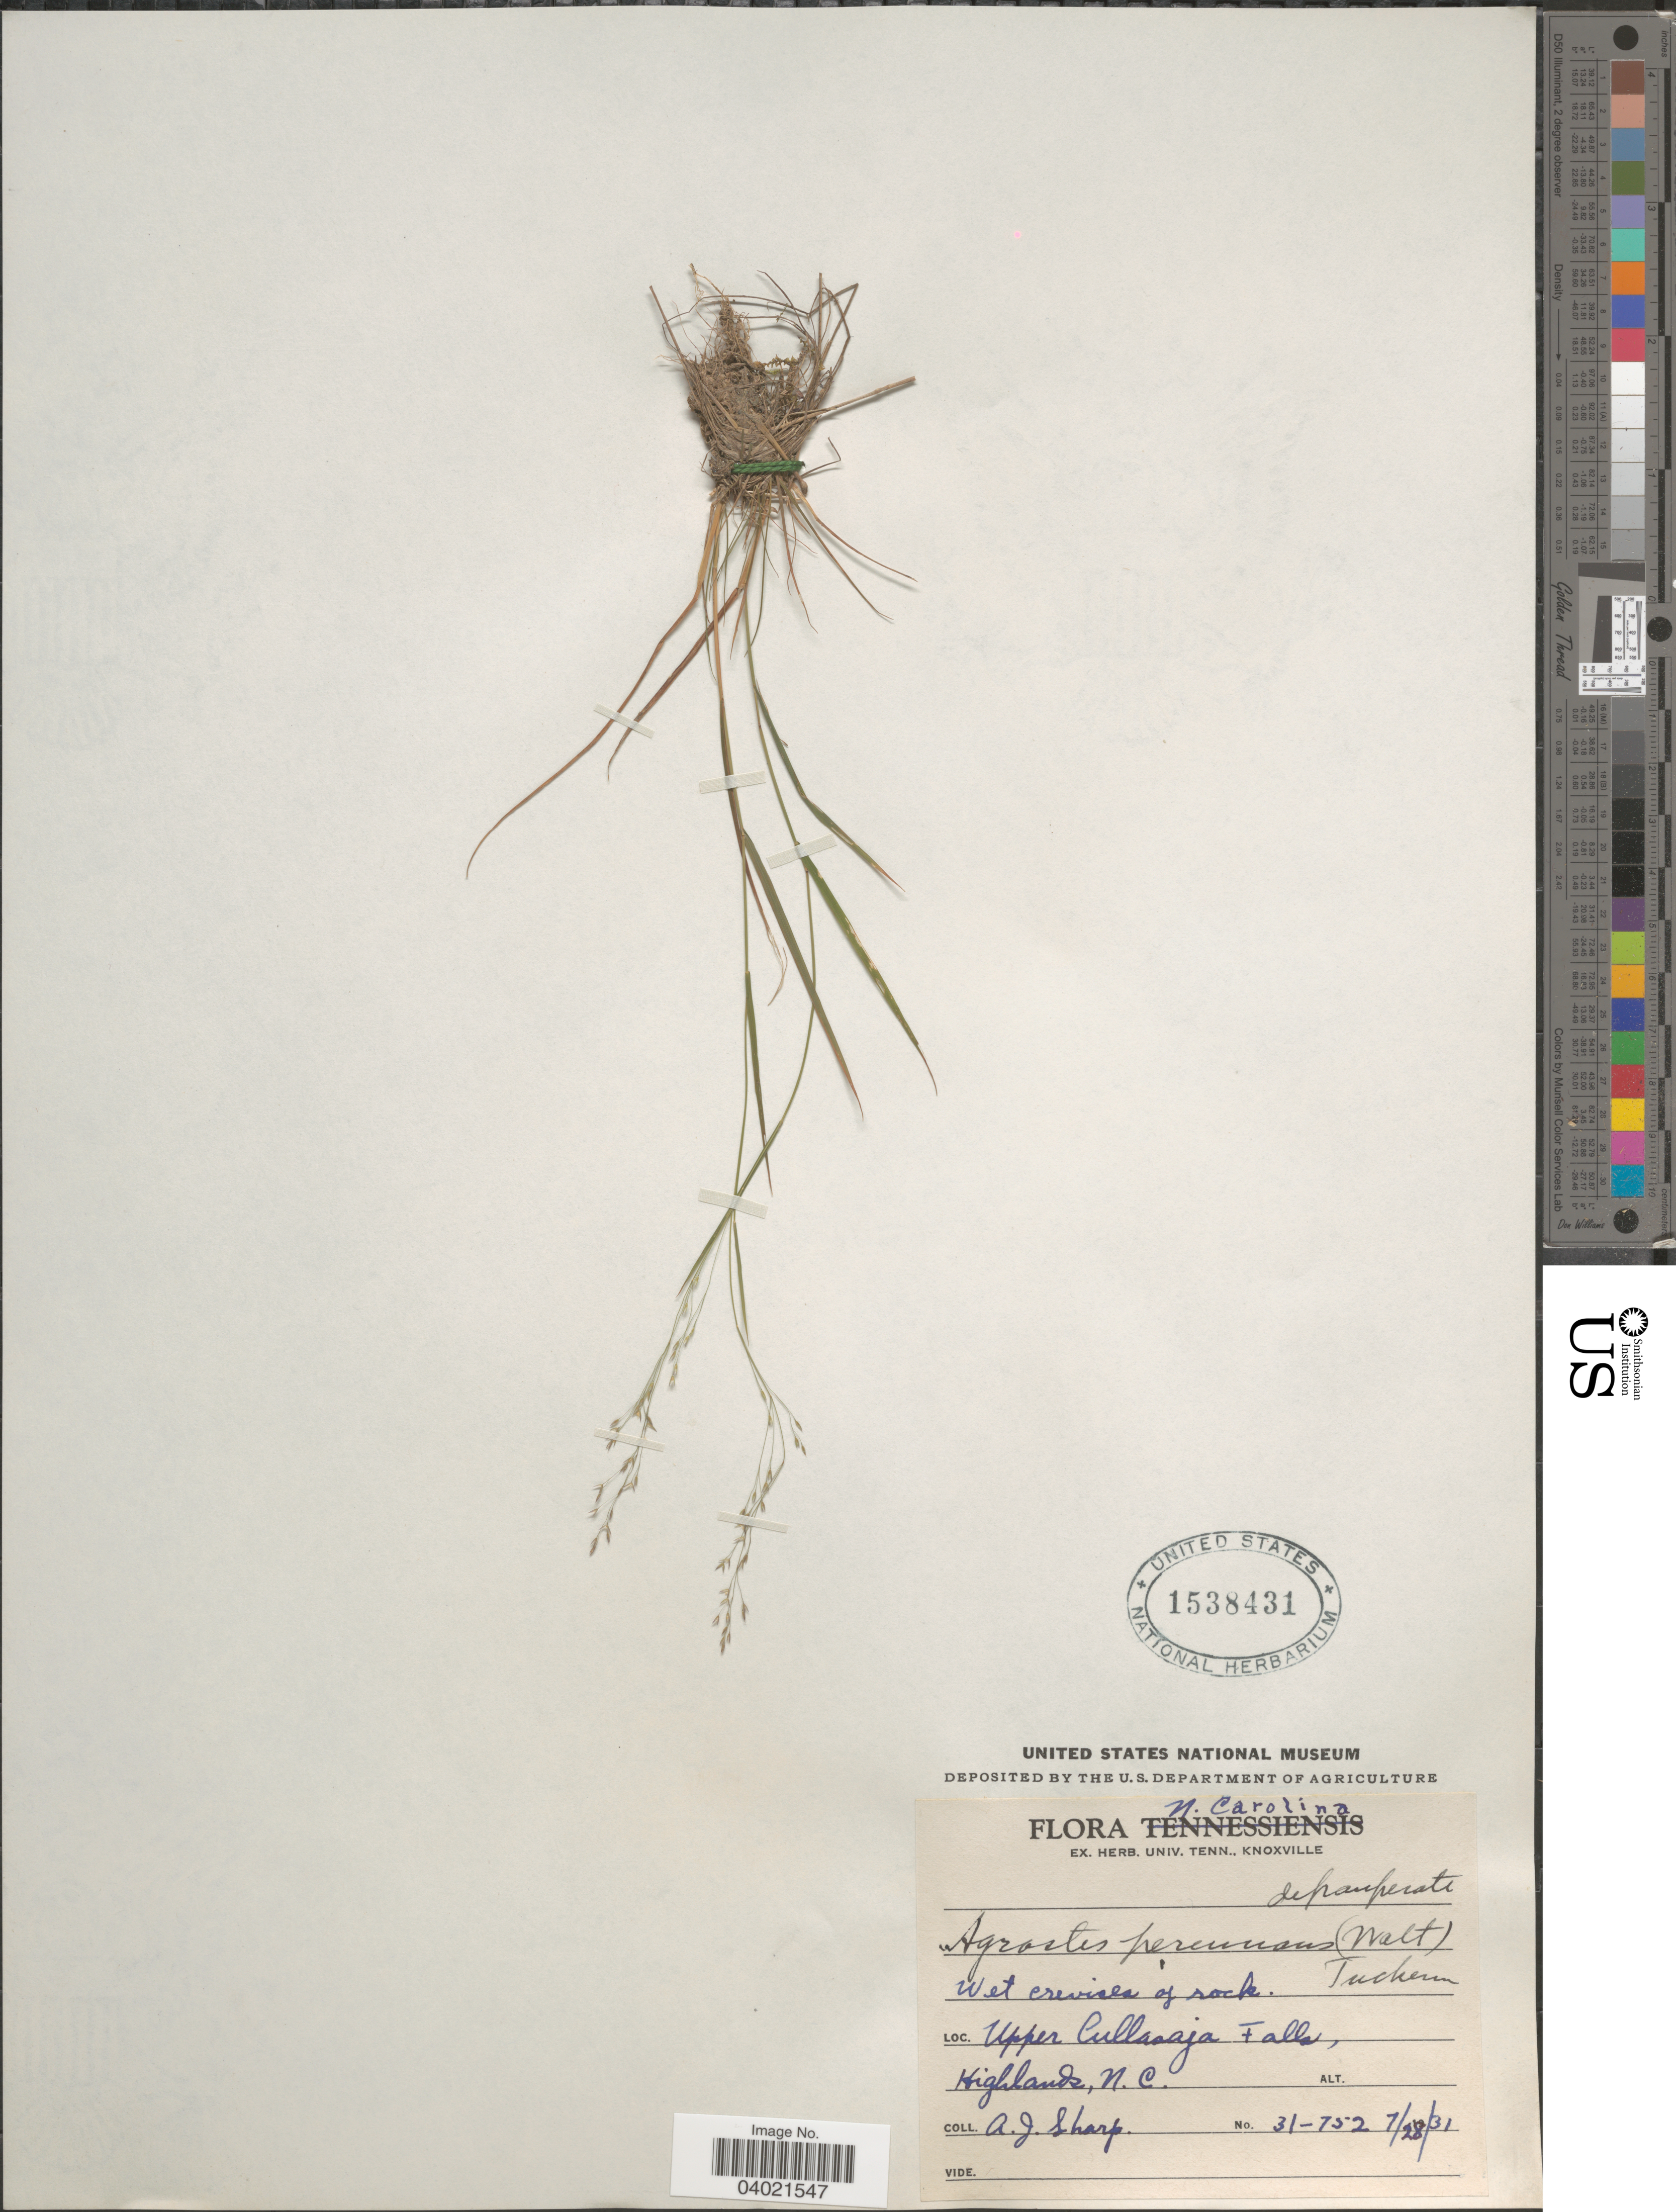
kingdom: Plantae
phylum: Tracheophyta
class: Liliopsida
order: Poales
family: Poaceae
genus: Agrostis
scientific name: Agrostis perennans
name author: (Walter) Tuck.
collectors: A. J. Sharp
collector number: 31-752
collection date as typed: Transcribed d/m/y: 28/7/31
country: United States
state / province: North Carolina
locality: Wet crevices of rock. Upper Cullasaja Falls, Highlands.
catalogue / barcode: US 1538431